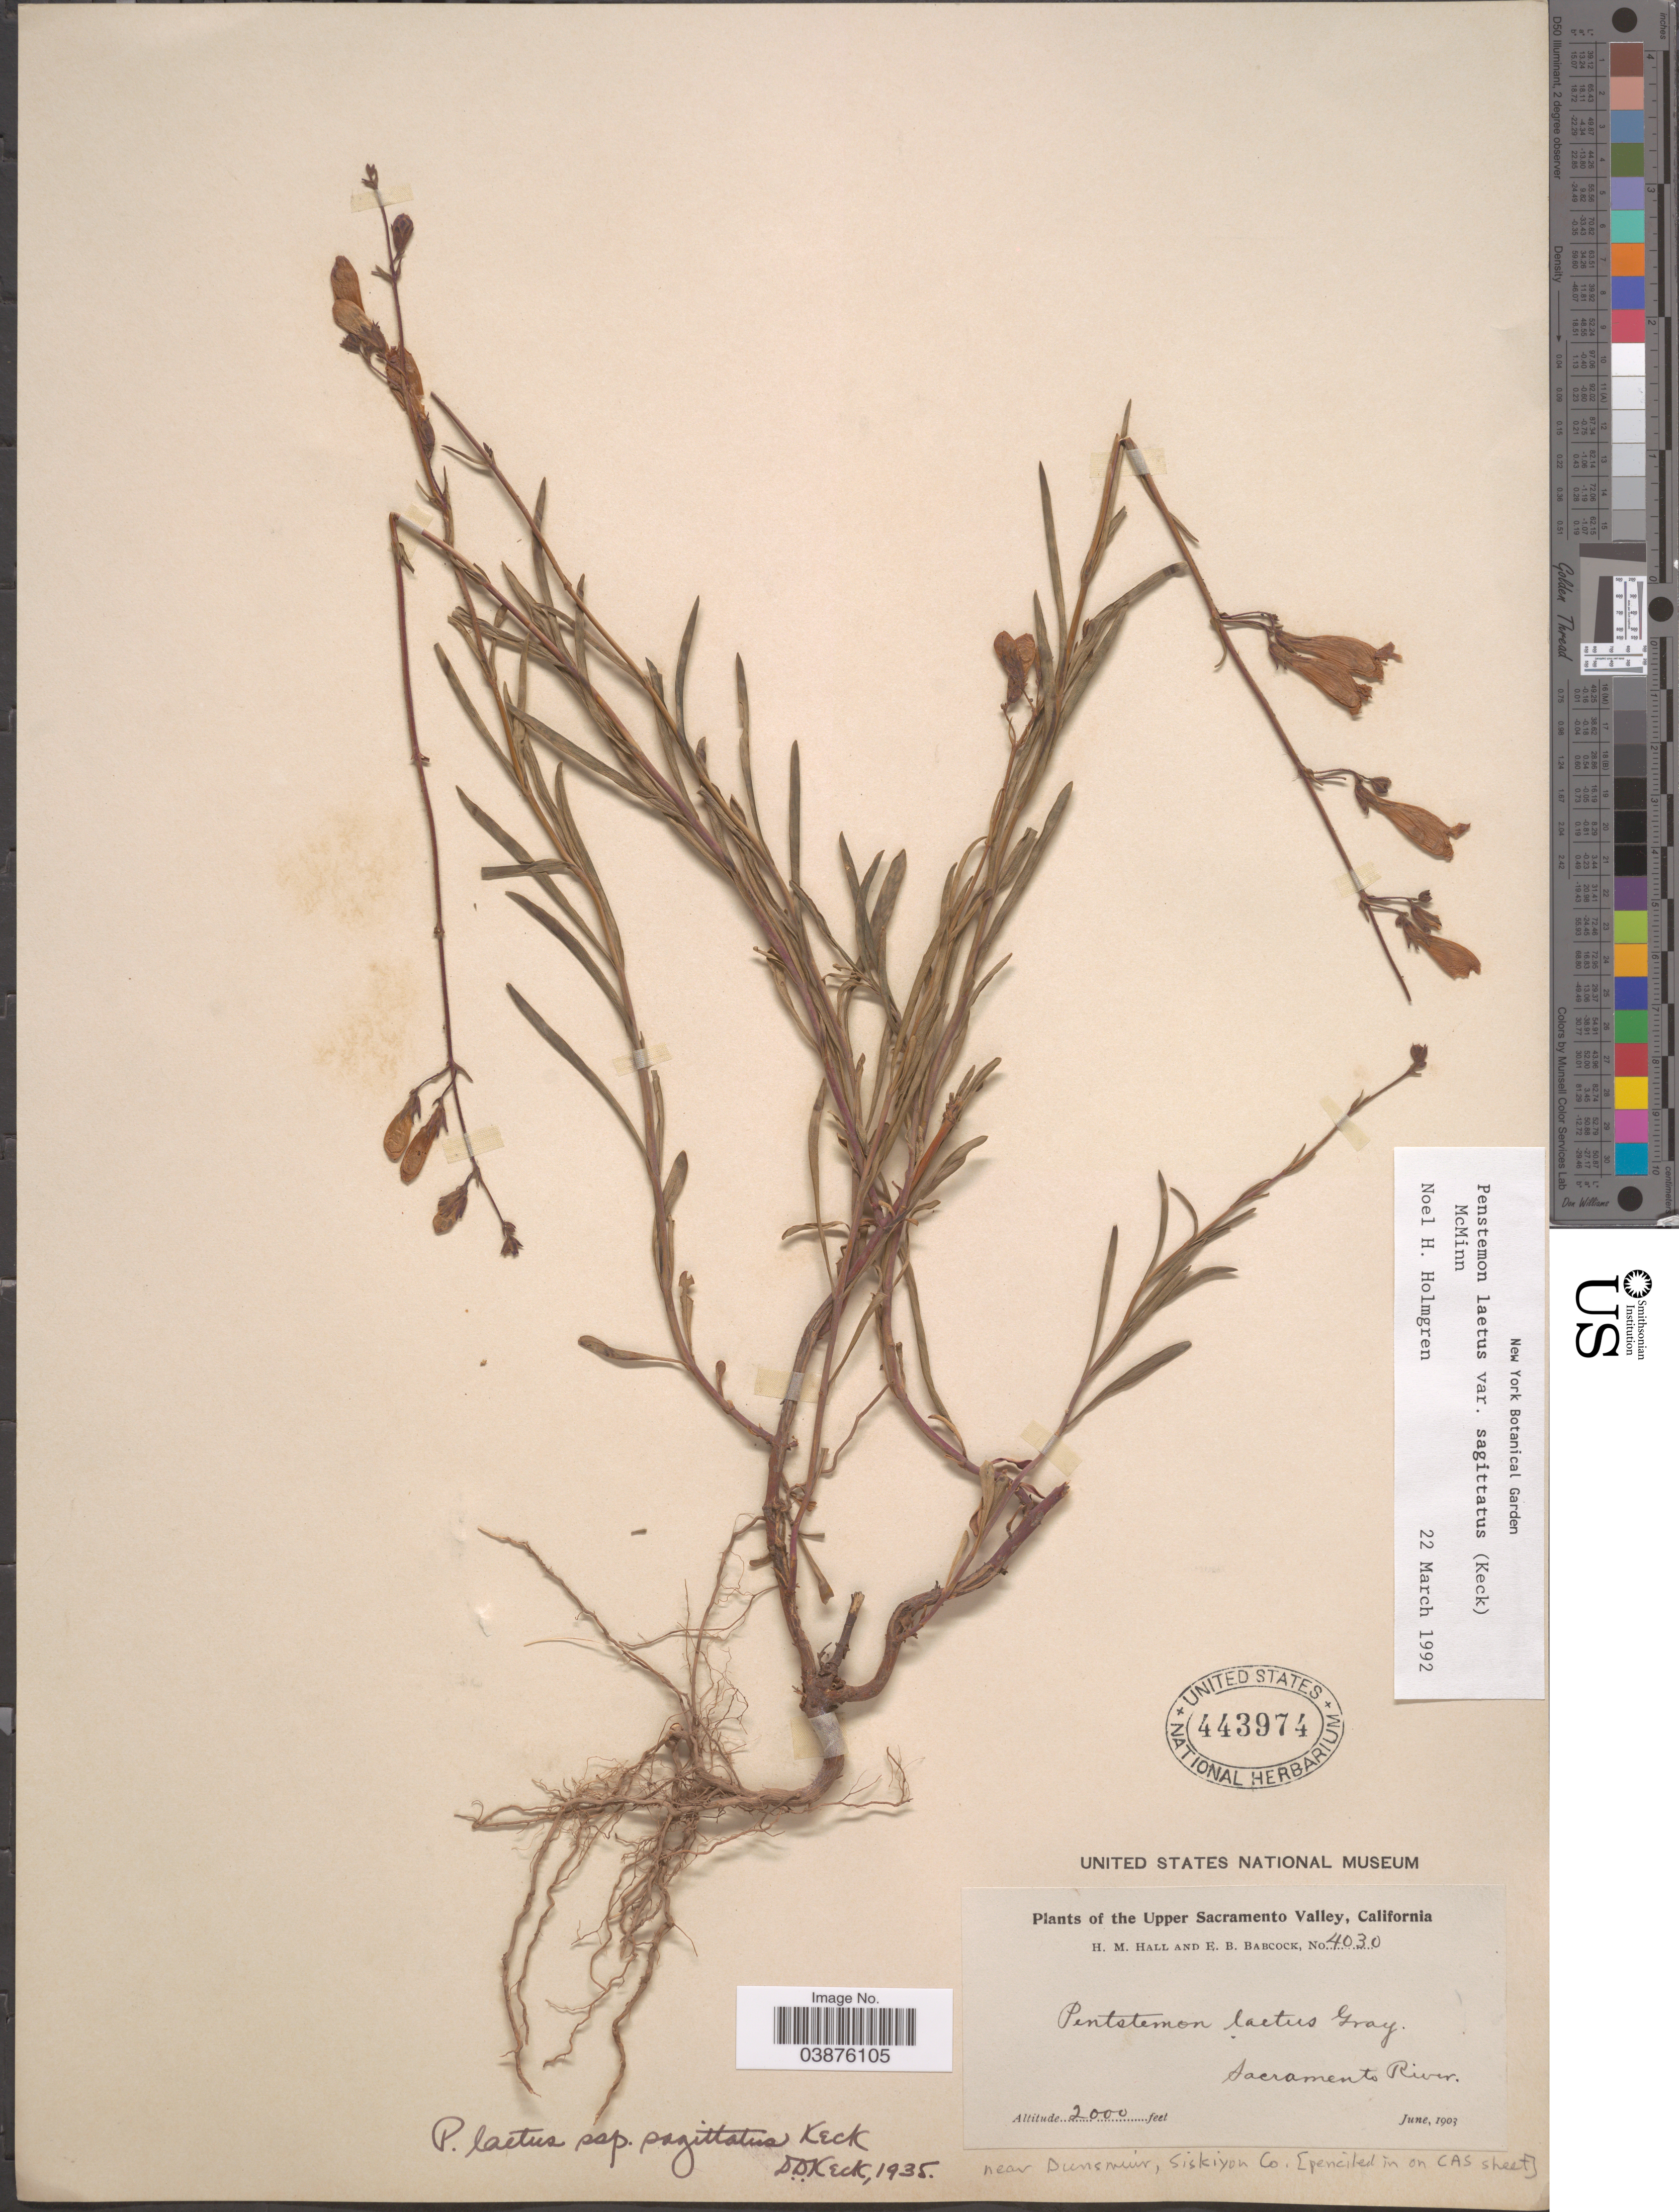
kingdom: Plantae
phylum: Tracheophyta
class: Magnoliopsida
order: Lamiales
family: Plantaginaceae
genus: Penstemon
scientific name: Penstemon laetus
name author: A. Gray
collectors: H. M. Hall & E. B. Babcock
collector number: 4030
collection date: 1903-06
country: United States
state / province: California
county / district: Siskiyou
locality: Upper Sacramento Valley. Sacramento River. Near Dunsmuir, Siskiyou Co.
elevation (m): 610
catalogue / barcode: US 443974